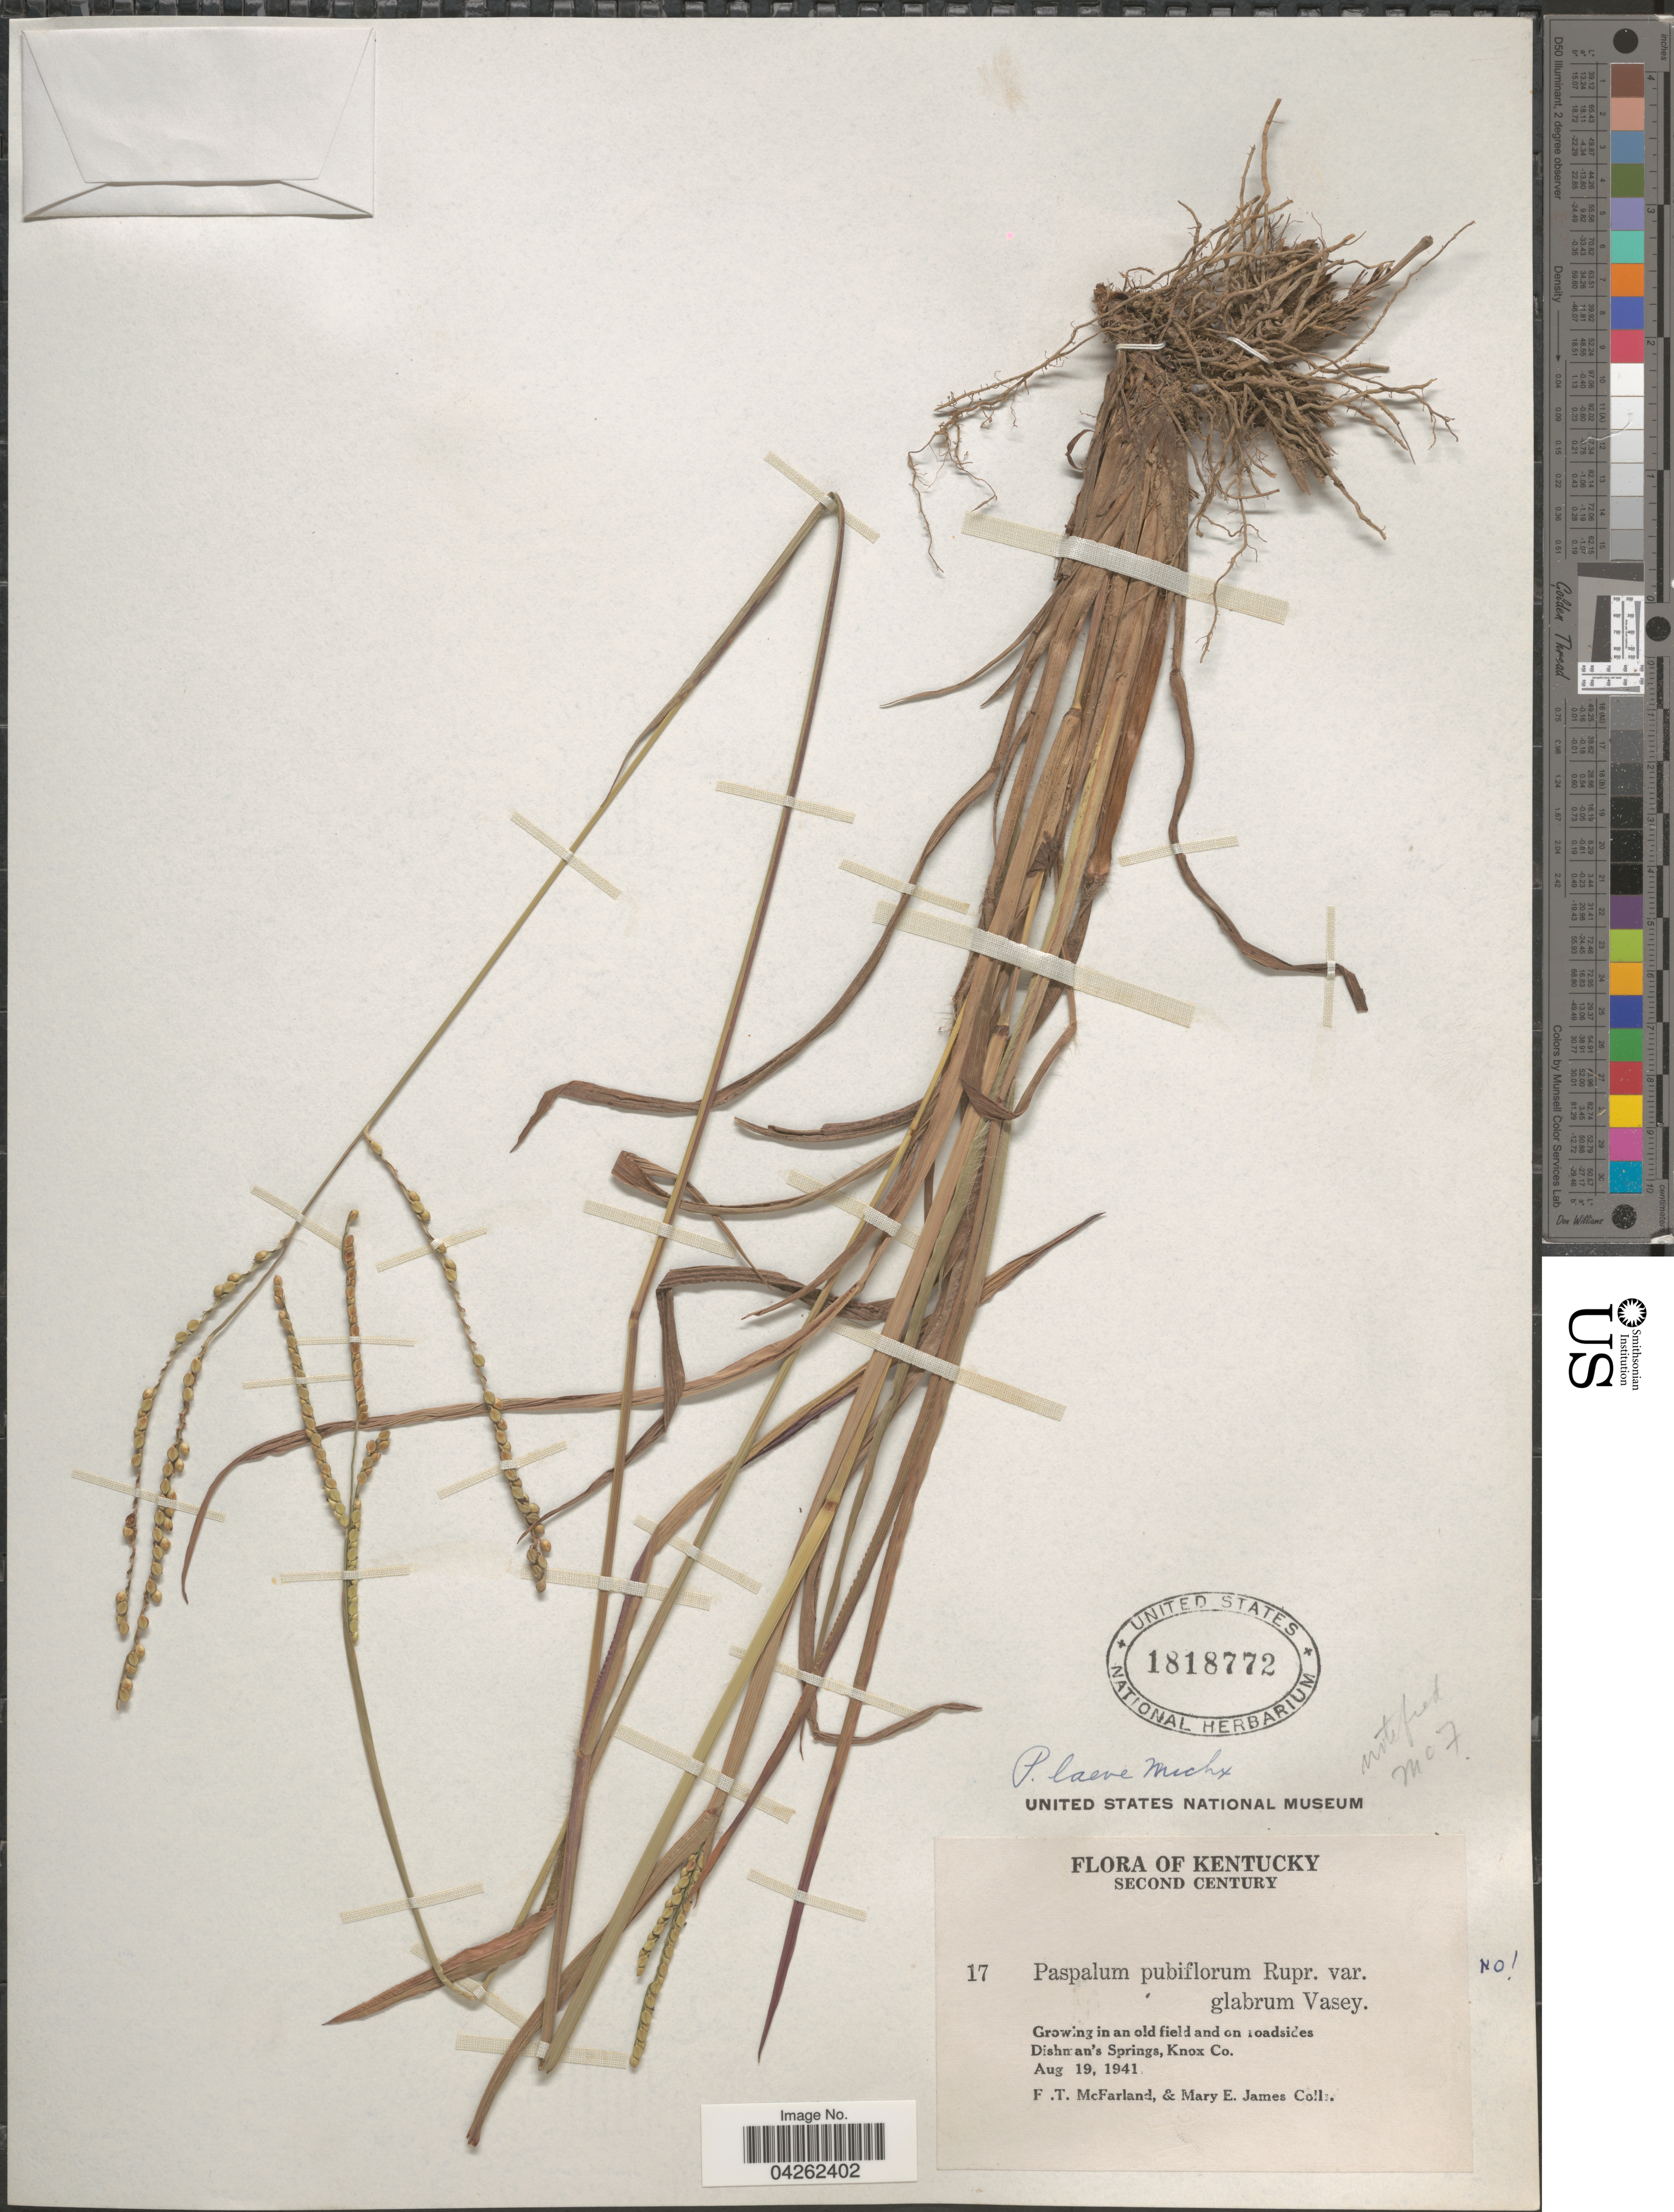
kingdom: Plantae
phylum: Tracheophyta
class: Liliopsida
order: Poales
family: Poaceae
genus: Paspalum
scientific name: Paspalum laeve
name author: Michx.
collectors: F. McFarland & M. James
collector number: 17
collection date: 1941-08-19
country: United States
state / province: Kentucky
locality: Second Century. Growing in an old field and on roadsides. Dishman's Springs, Knox Co.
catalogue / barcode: US 1818772